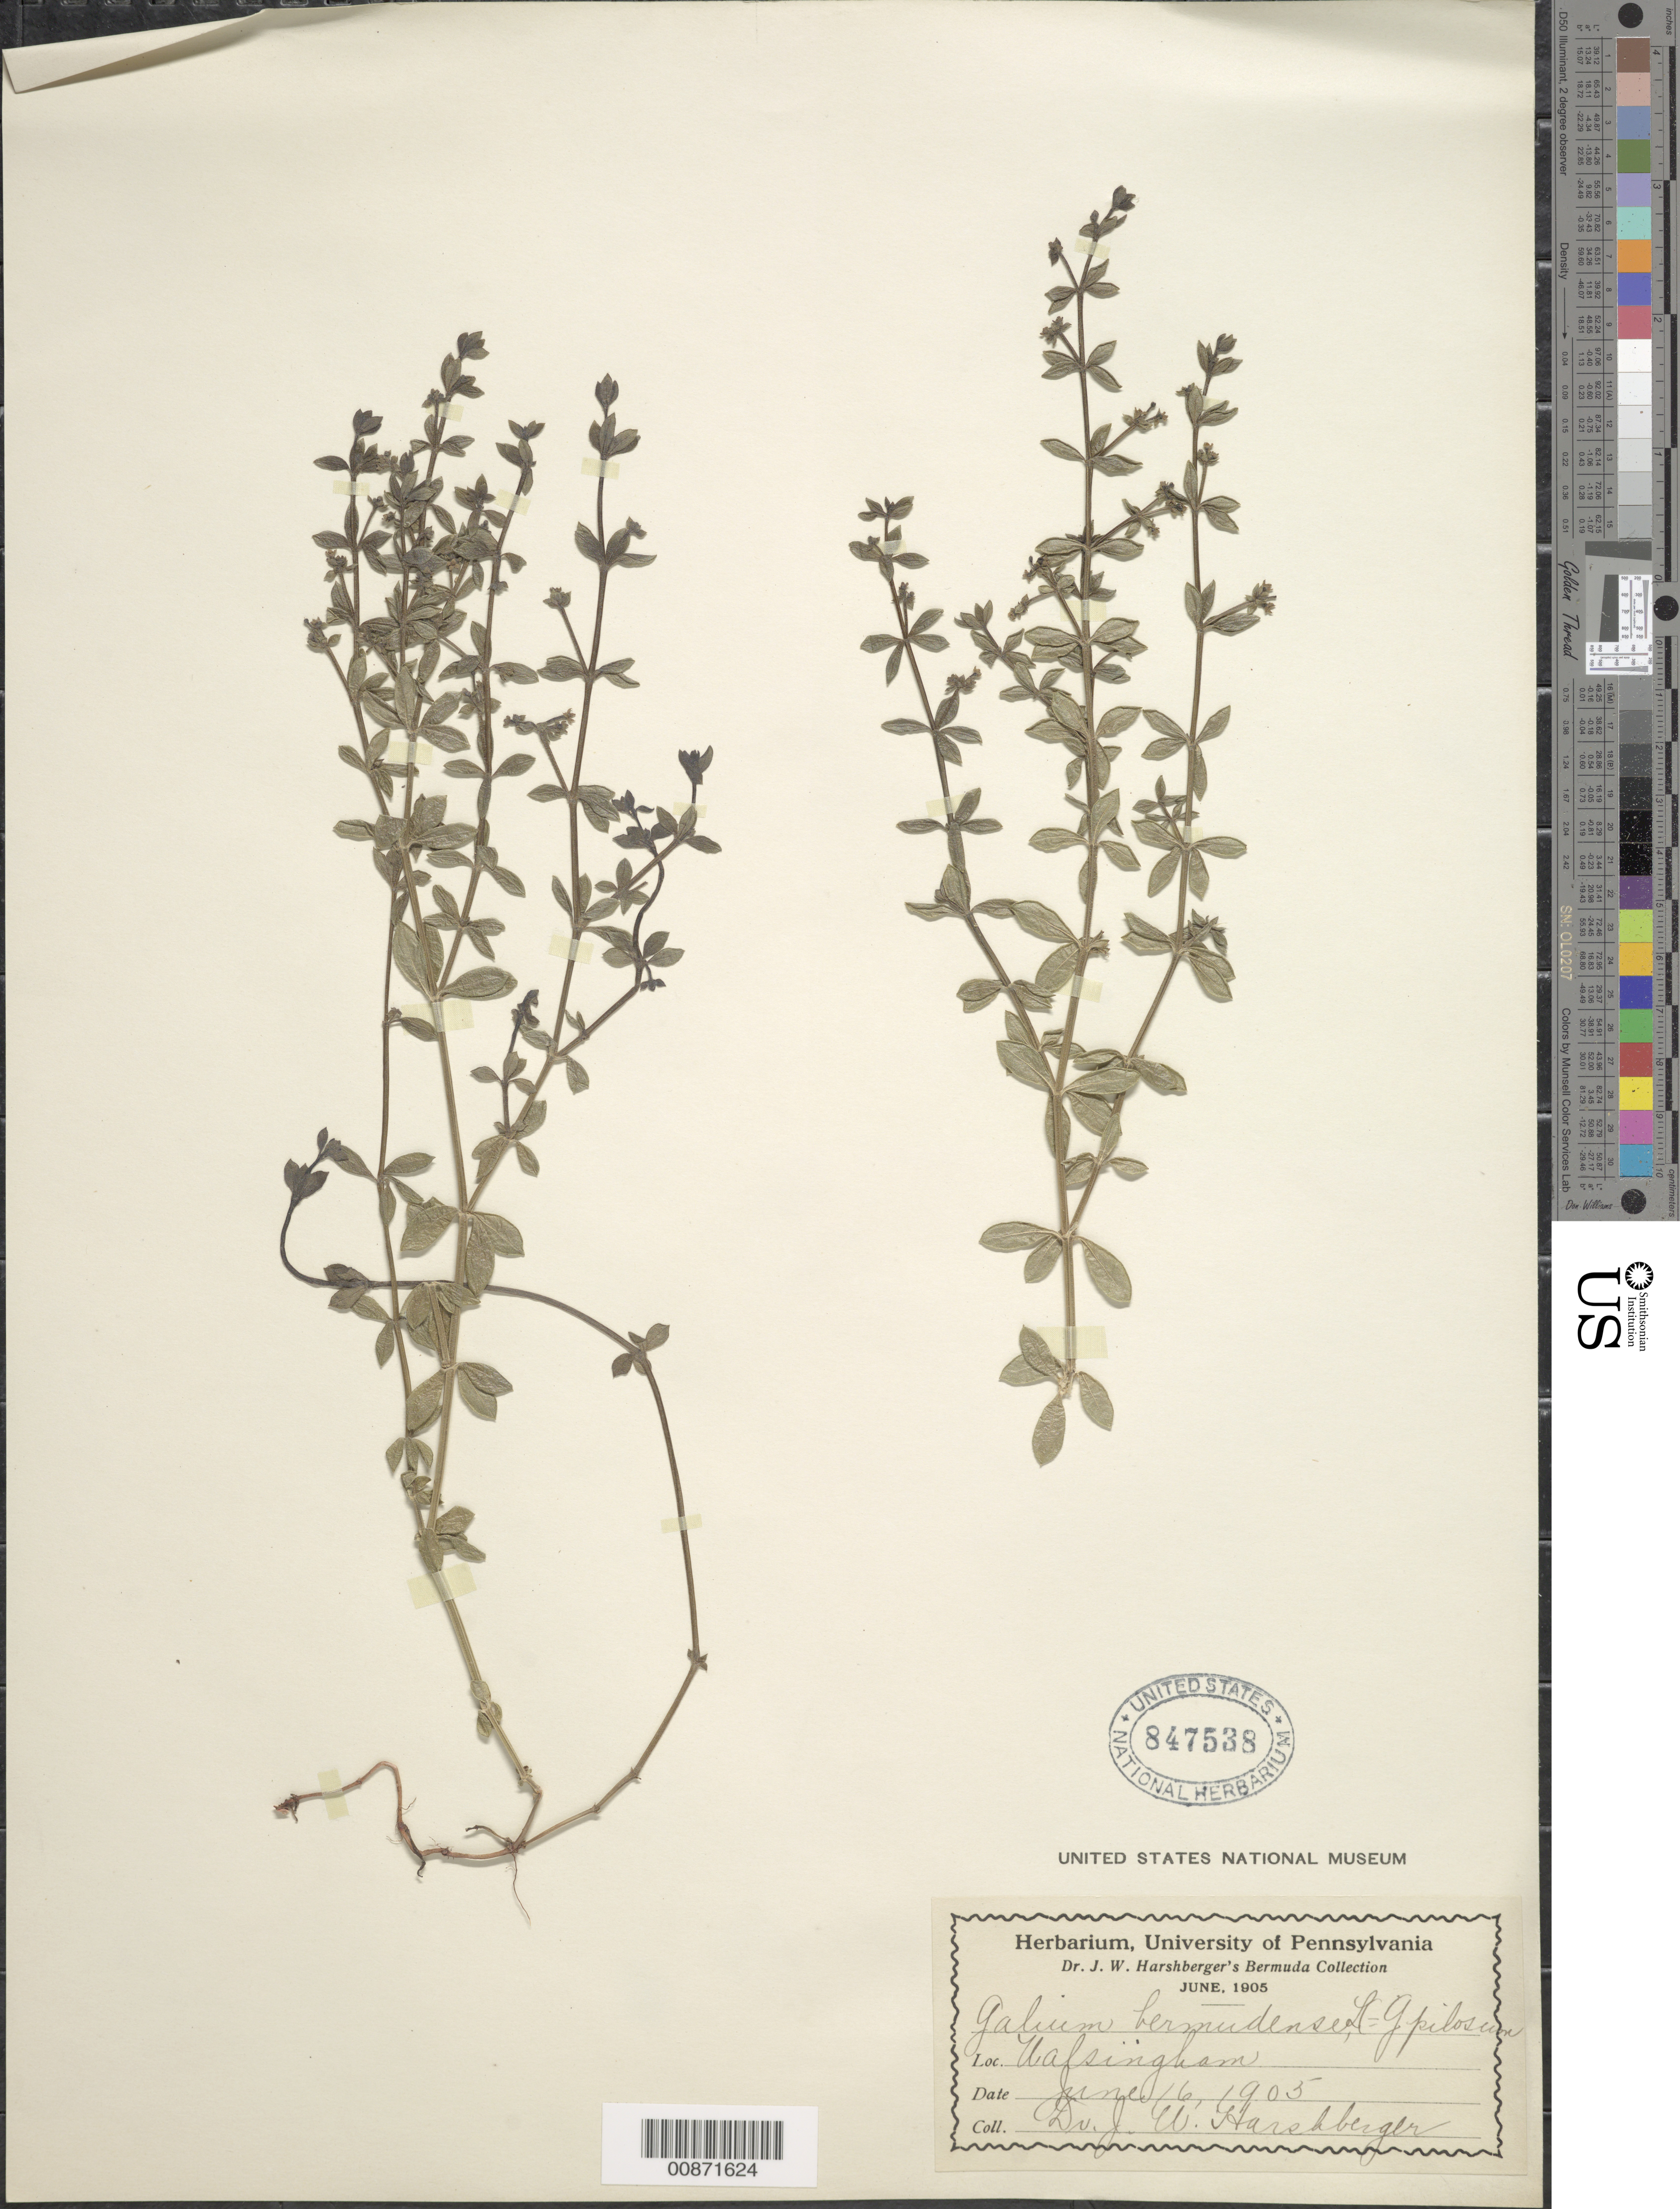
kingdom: Plantae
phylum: Tracheophyta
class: Magnoliopsida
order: Gentianales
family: Rubiaceae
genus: Galium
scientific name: Galium bermudense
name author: L.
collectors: J. W. Harshberger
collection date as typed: Jun 1905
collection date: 1905-06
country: Bermuda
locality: Walsingham (sp?)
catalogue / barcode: US 847538